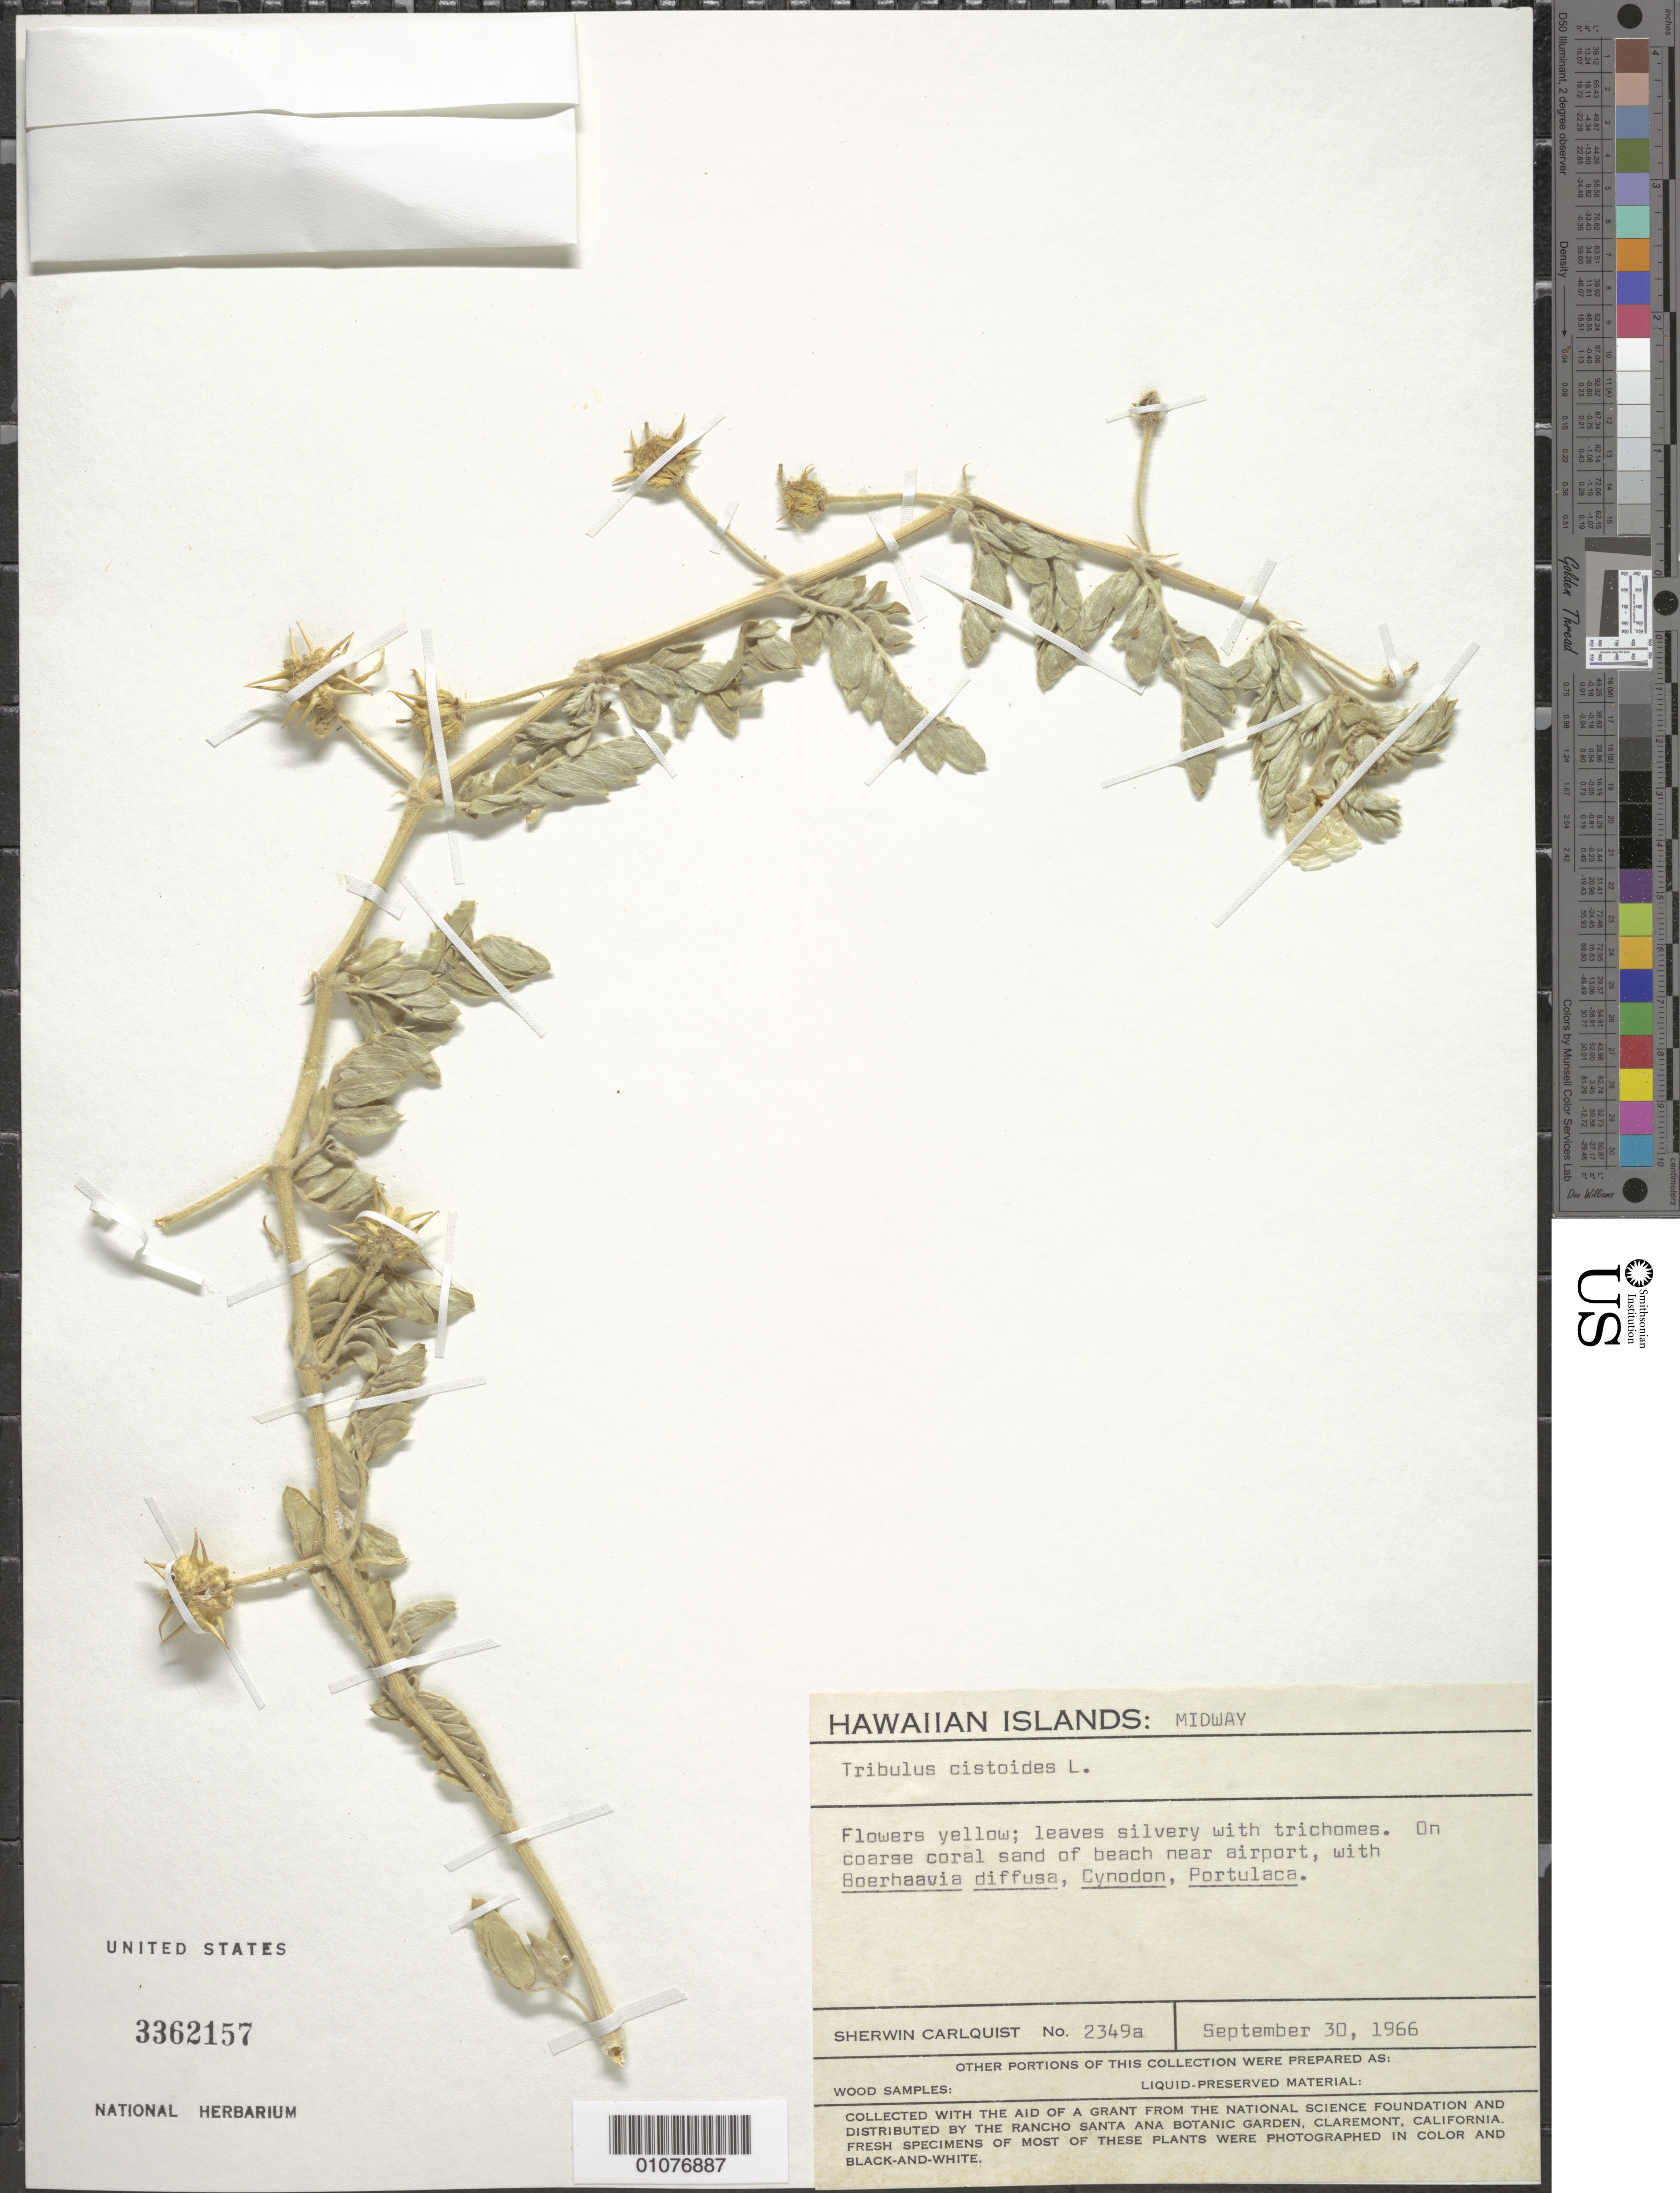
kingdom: Plantae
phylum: Tracheophyta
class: Magnoliopsida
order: Zygophyllales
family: Zygophyllaceae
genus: Tribulus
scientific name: Tribulus cistoides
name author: L.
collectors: S. Carlquist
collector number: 2349a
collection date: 1966-09-30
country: U.S. Administered Pacific Islands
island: Midway Atoll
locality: On coarse coral sand of beach near airport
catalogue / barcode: US 3362157